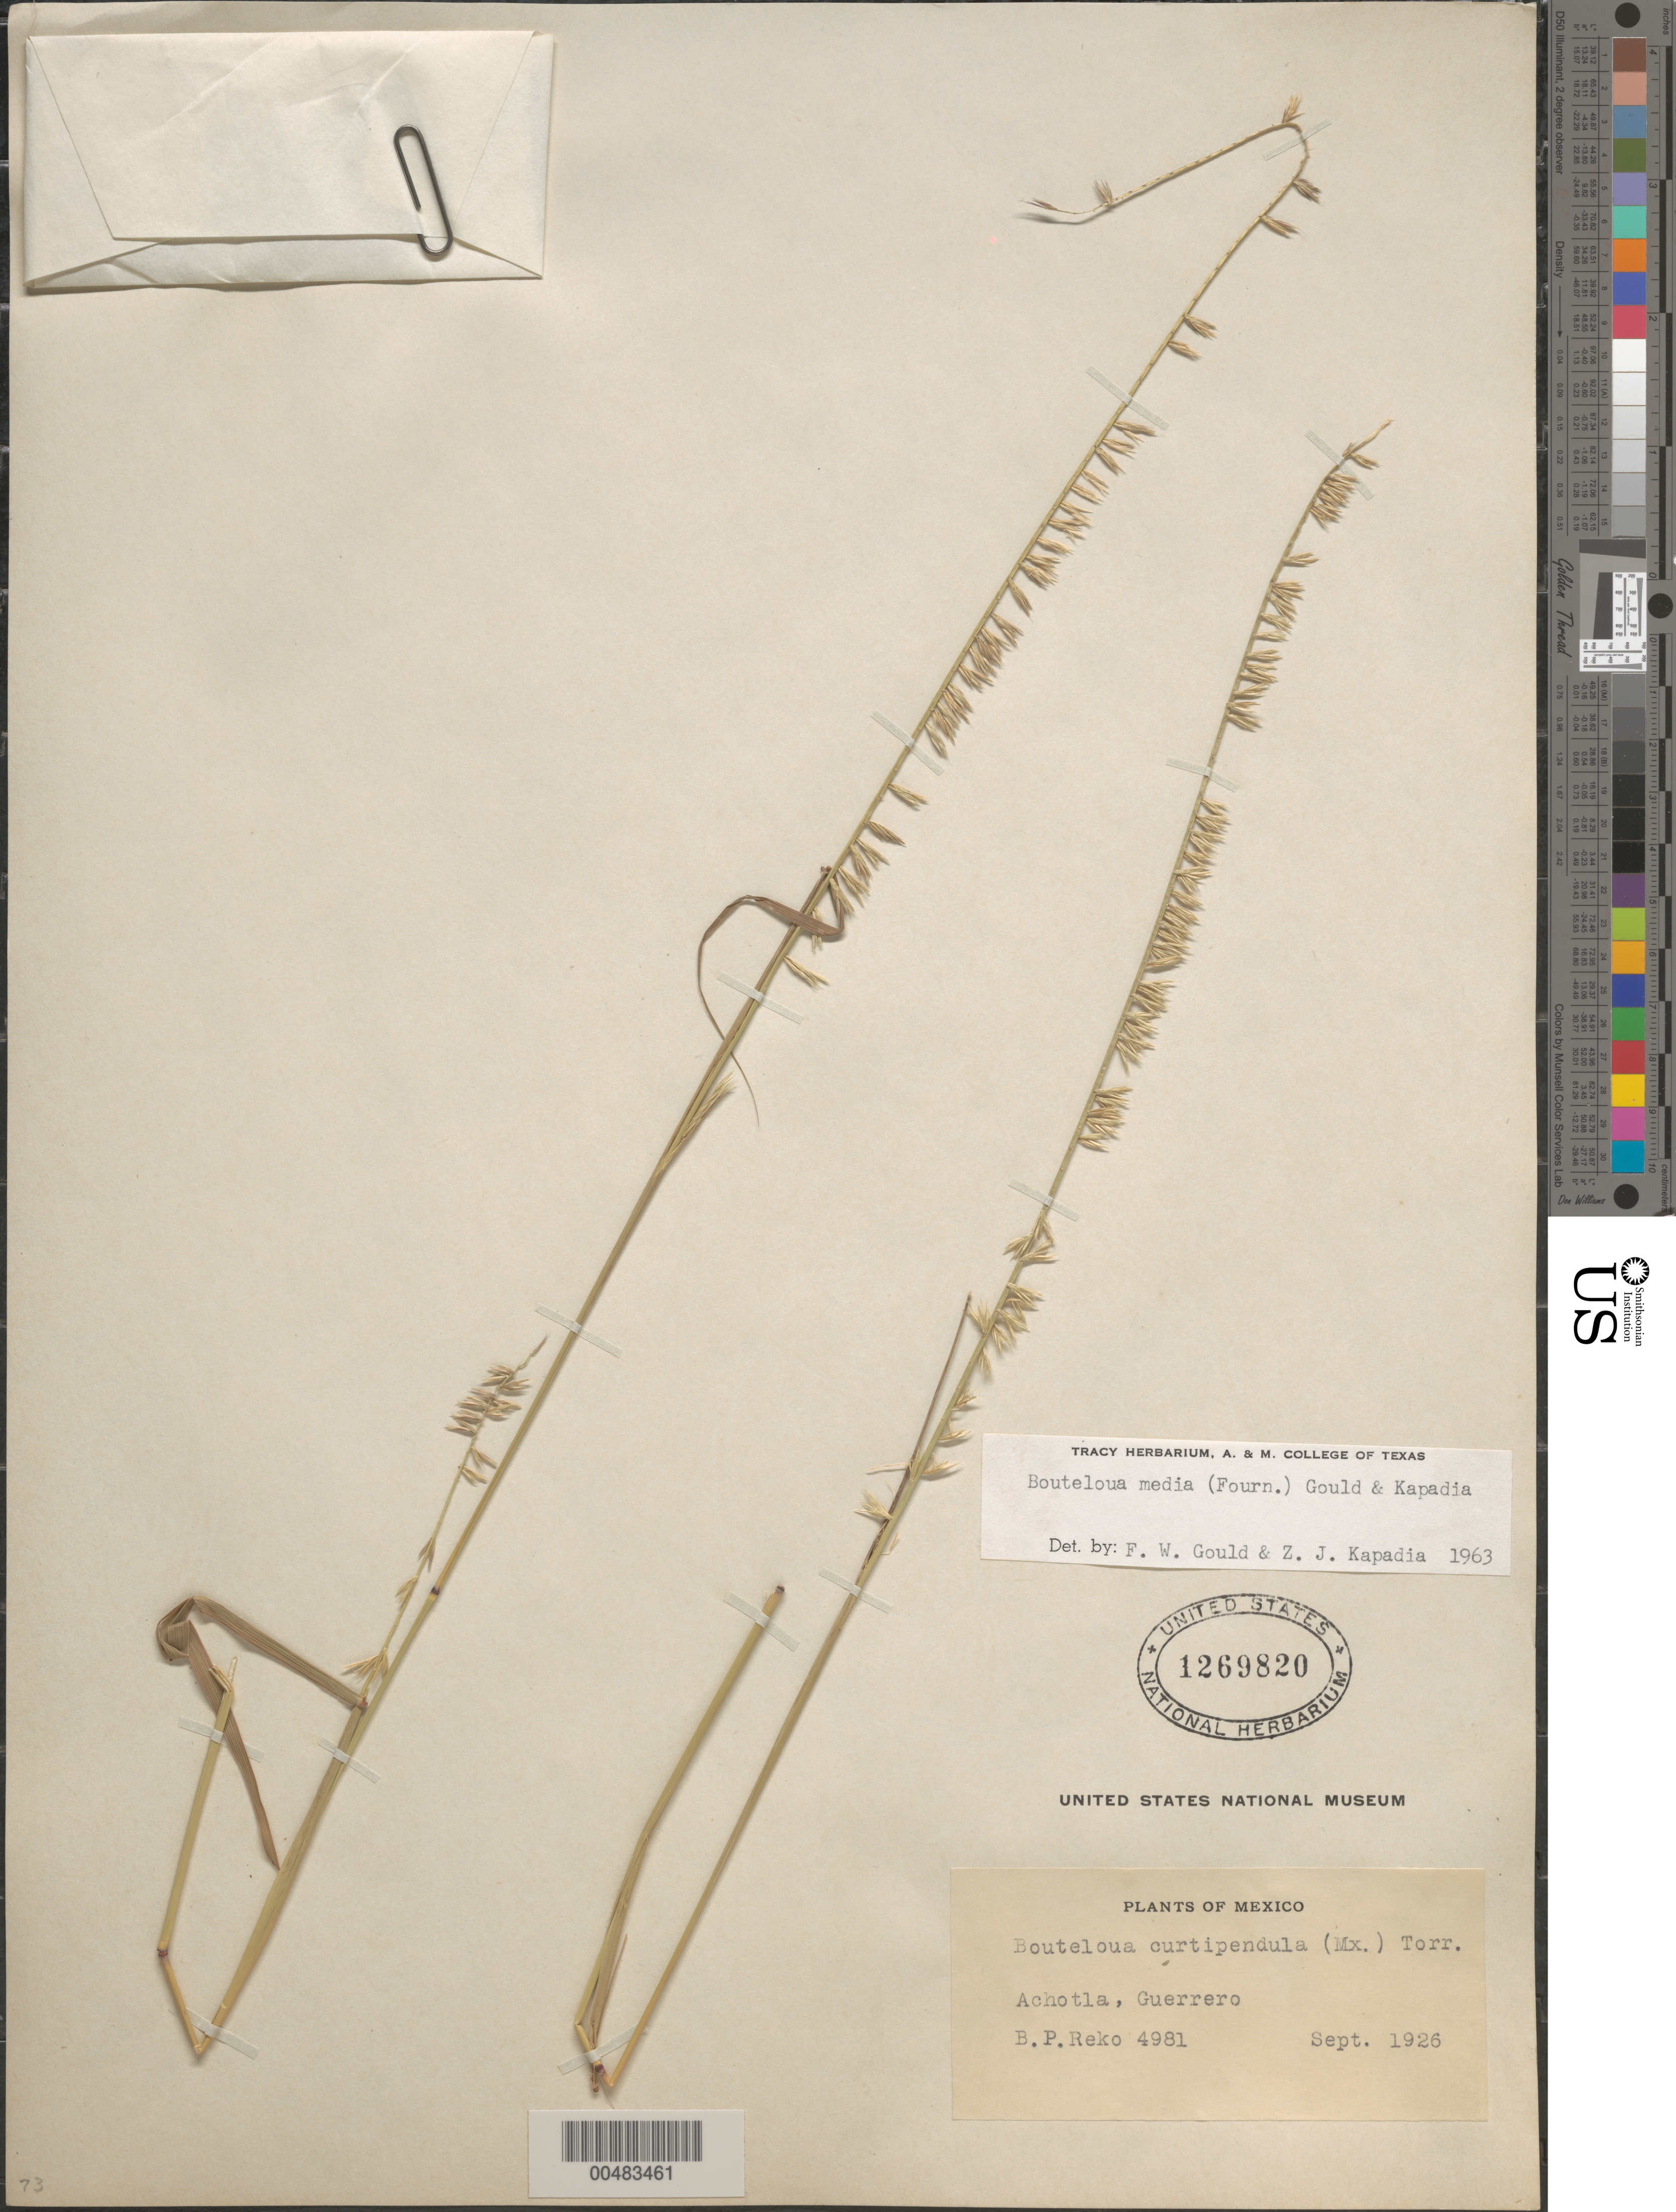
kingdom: Plantae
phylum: Tracheophyta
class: Liliopsida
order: Poales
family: Poaceae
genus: Bouteloua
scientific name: Bouteloua media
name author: (E. Fourn.) Gould & Kapadia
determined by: Gould, F. W.; Kapadia, Zarir J.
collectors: B. P. Reko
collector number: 4981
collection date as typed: Sep 1926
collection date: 1926-09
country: Mexico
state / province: Guerrero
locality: Alhotla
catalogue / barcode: US 1269820